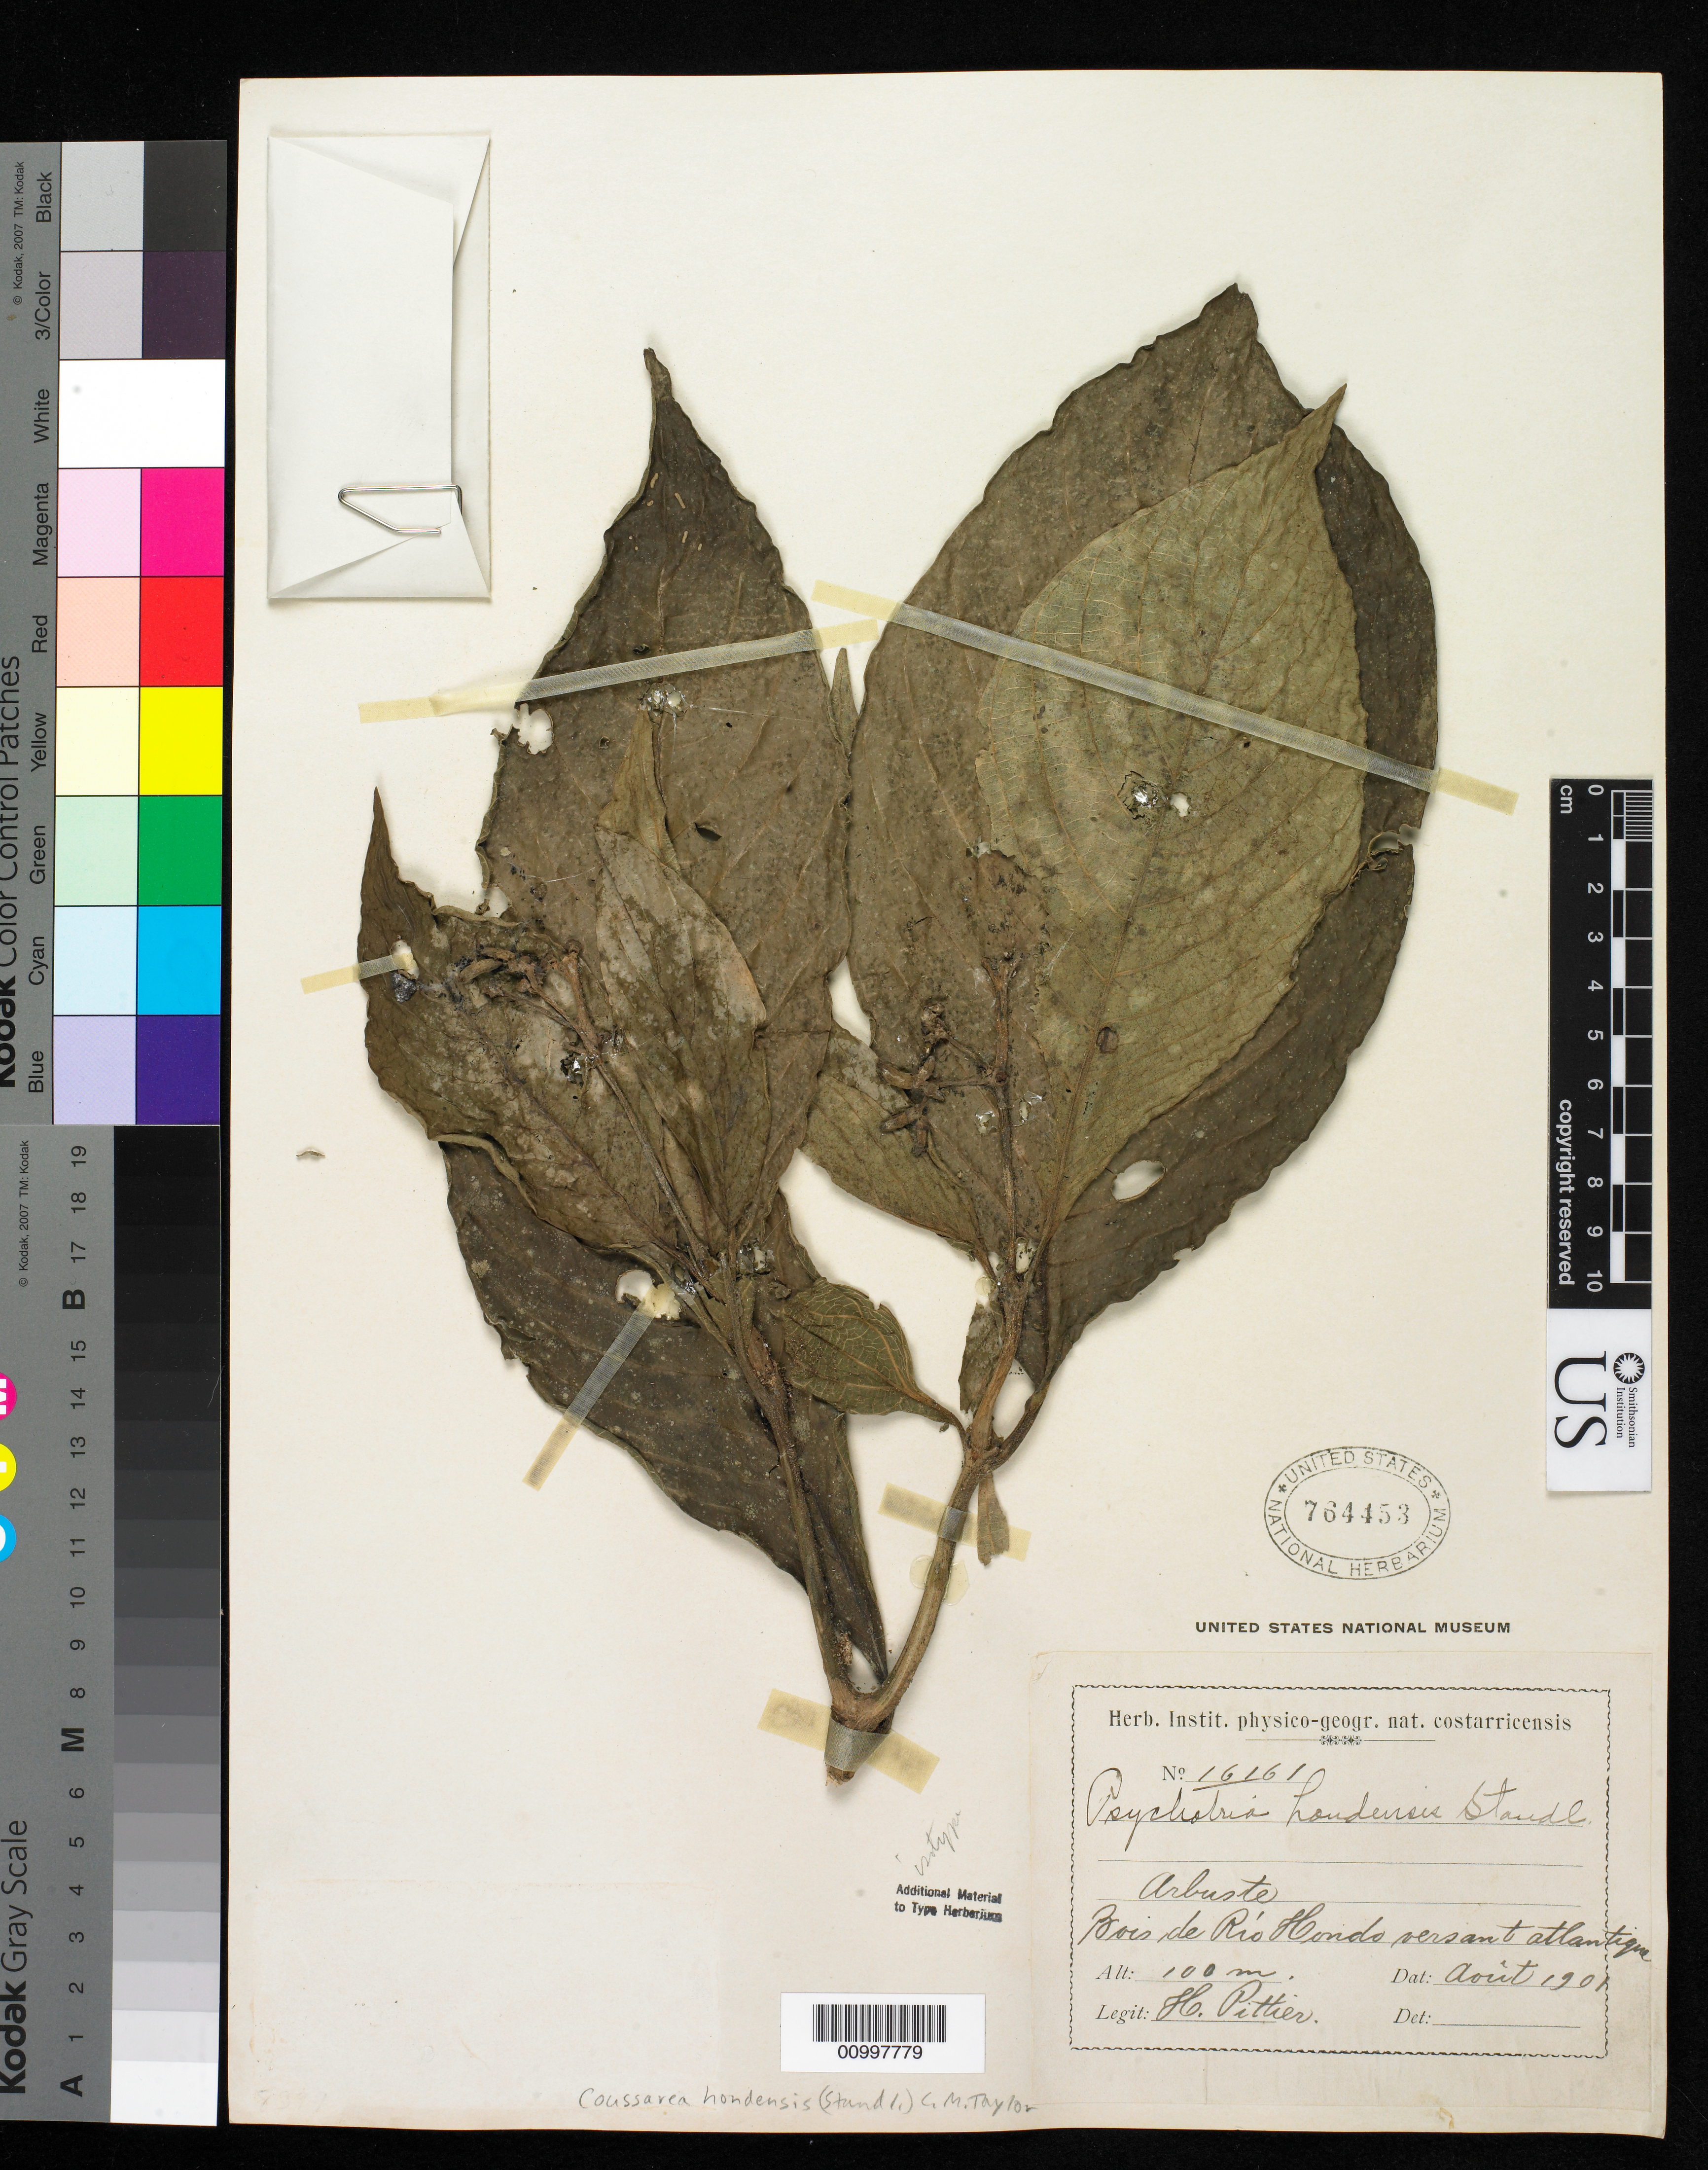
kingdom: Plantae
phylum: Tracheophyta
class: Magnoliopsida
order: Gentianales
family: Rubiaceae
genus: Psychotria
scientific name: Psychotria hondensis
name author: Standl.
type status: Isotype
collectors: H. F. Pittier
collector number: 16161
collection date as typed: Aug 1901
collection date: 1901-08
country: Costa Rica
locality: Bois de Rio Hondo, versant atlantique.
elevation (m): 100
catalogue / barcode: US 764453